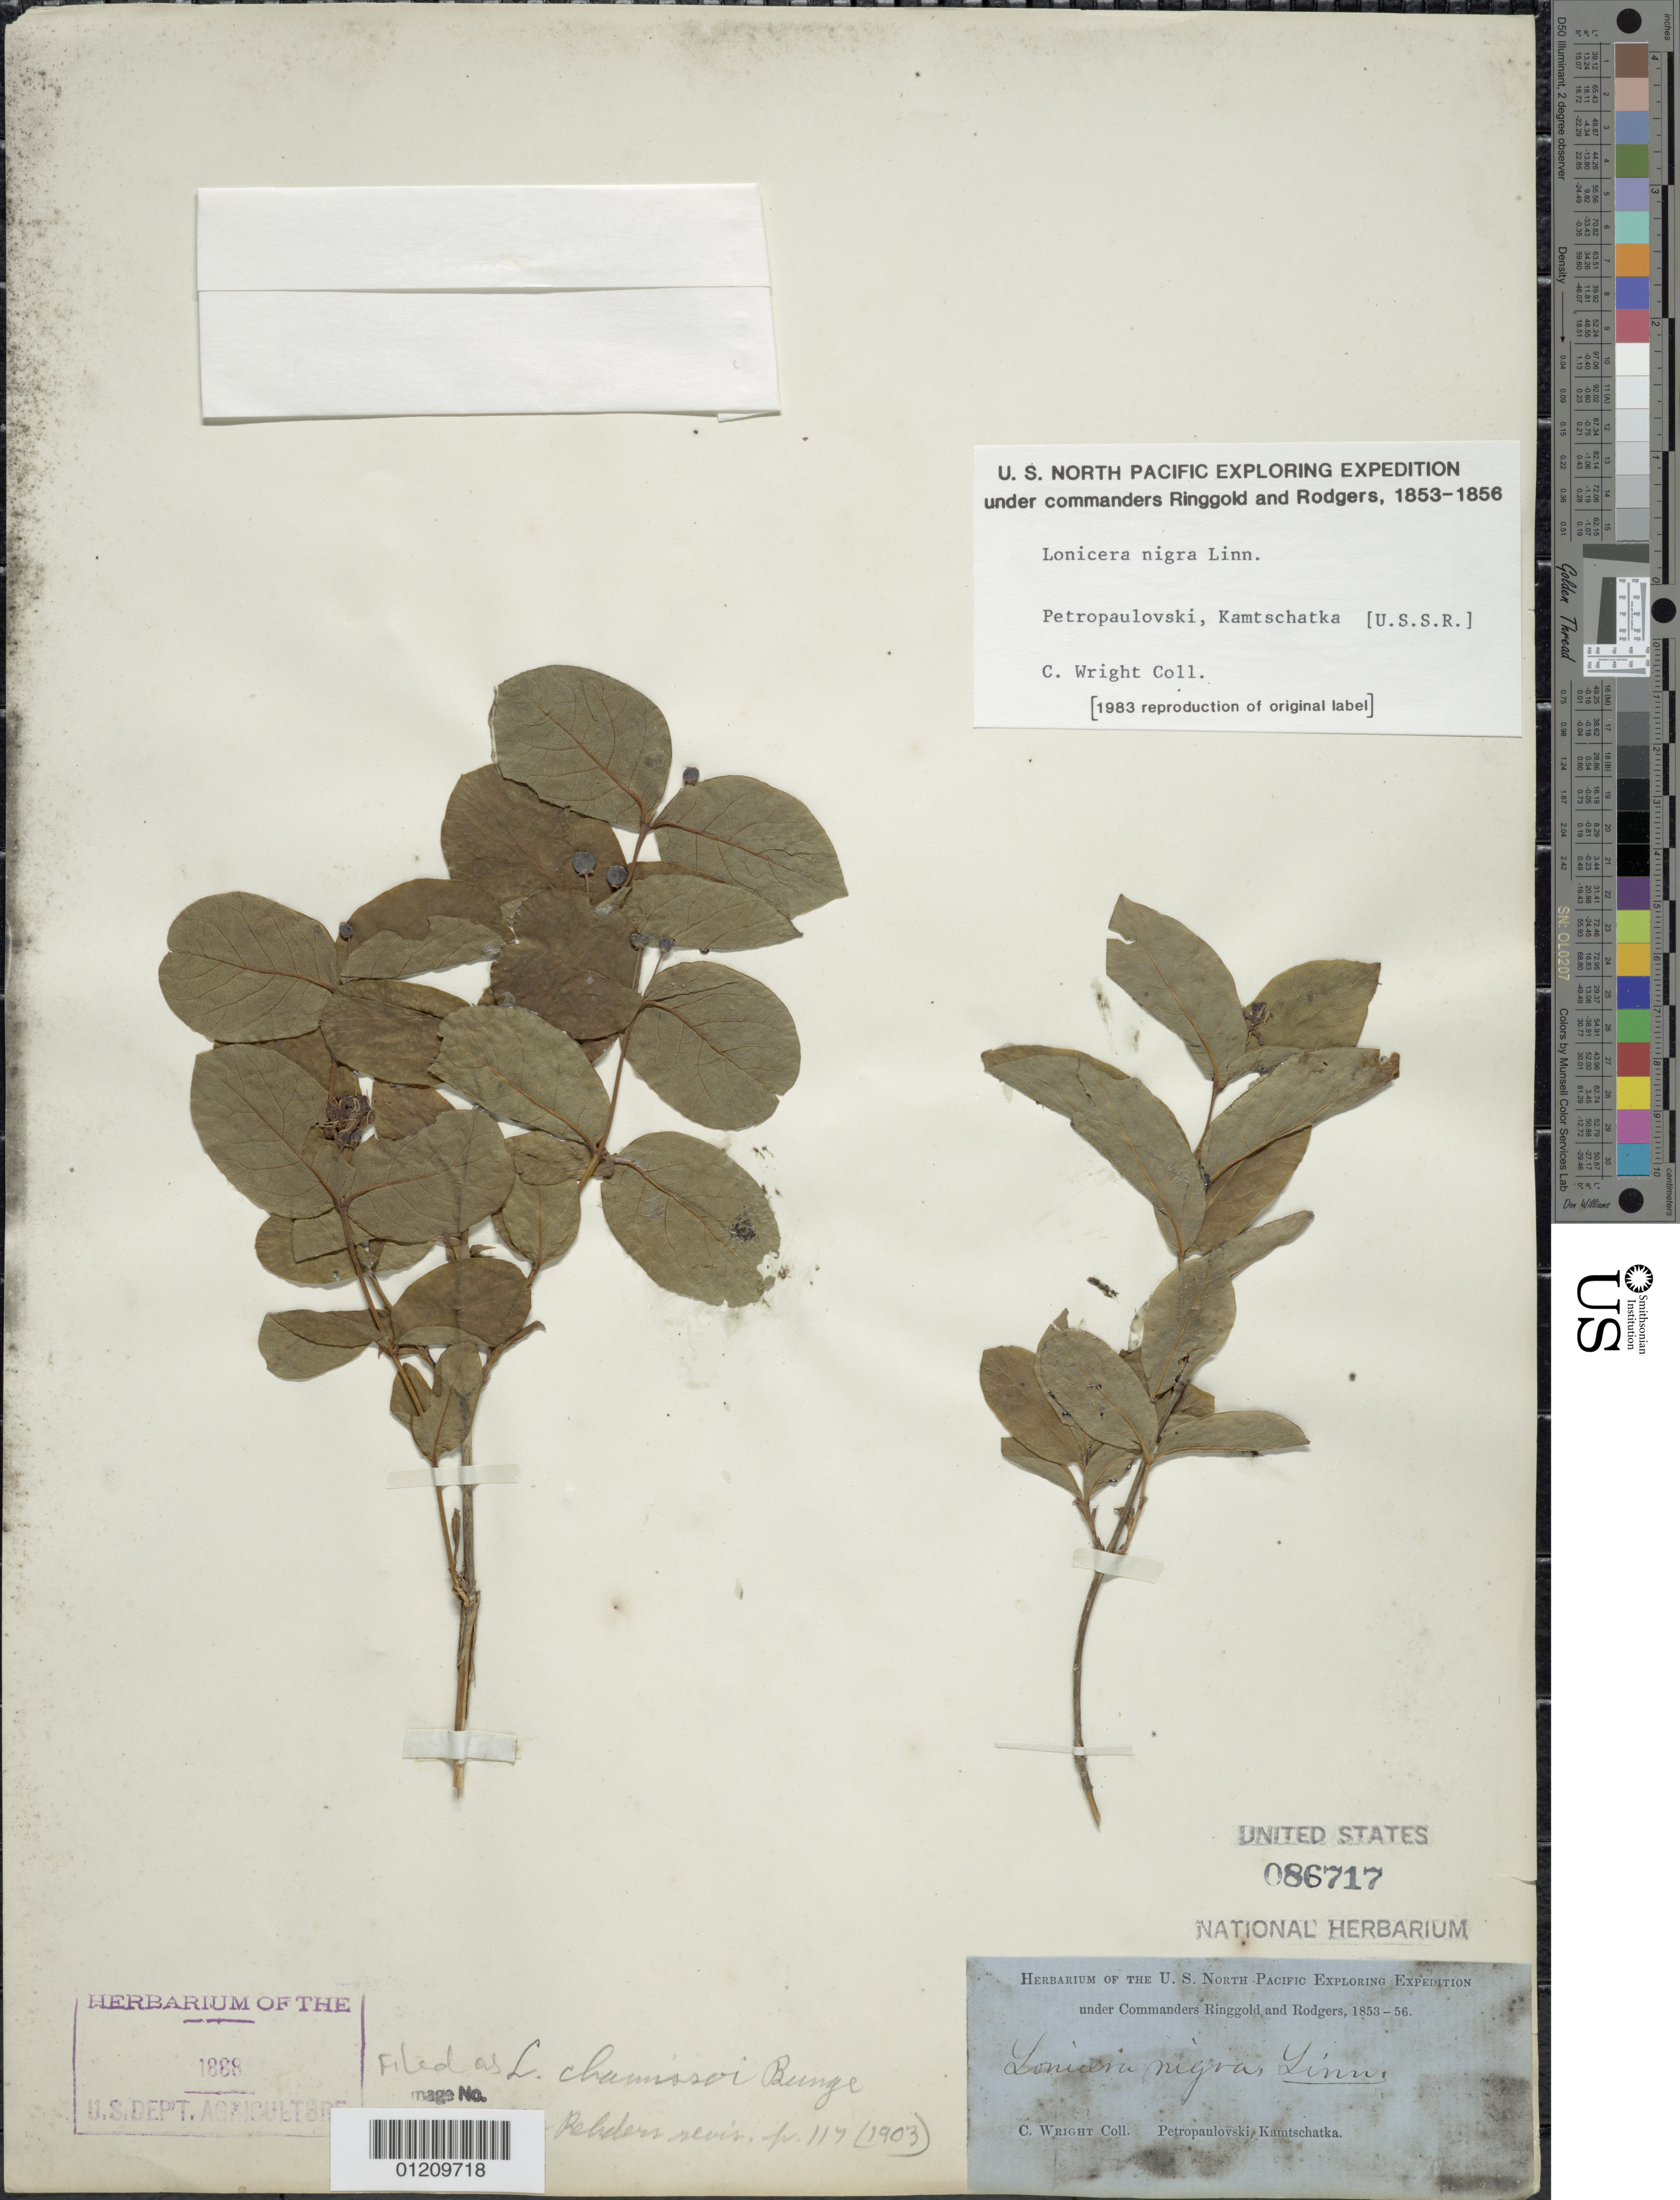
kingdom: Plantae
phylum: Tracheophyta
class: Magnoliopsida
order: Dipsacales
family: Caprifoliaceae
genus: Lonicera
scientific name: Lonicera chamissoi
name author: Bunge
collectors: C. Wright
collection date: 1853/1856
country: Russian Federation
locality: Petropaulovski, Kamtschatka.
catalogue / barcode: US 86717